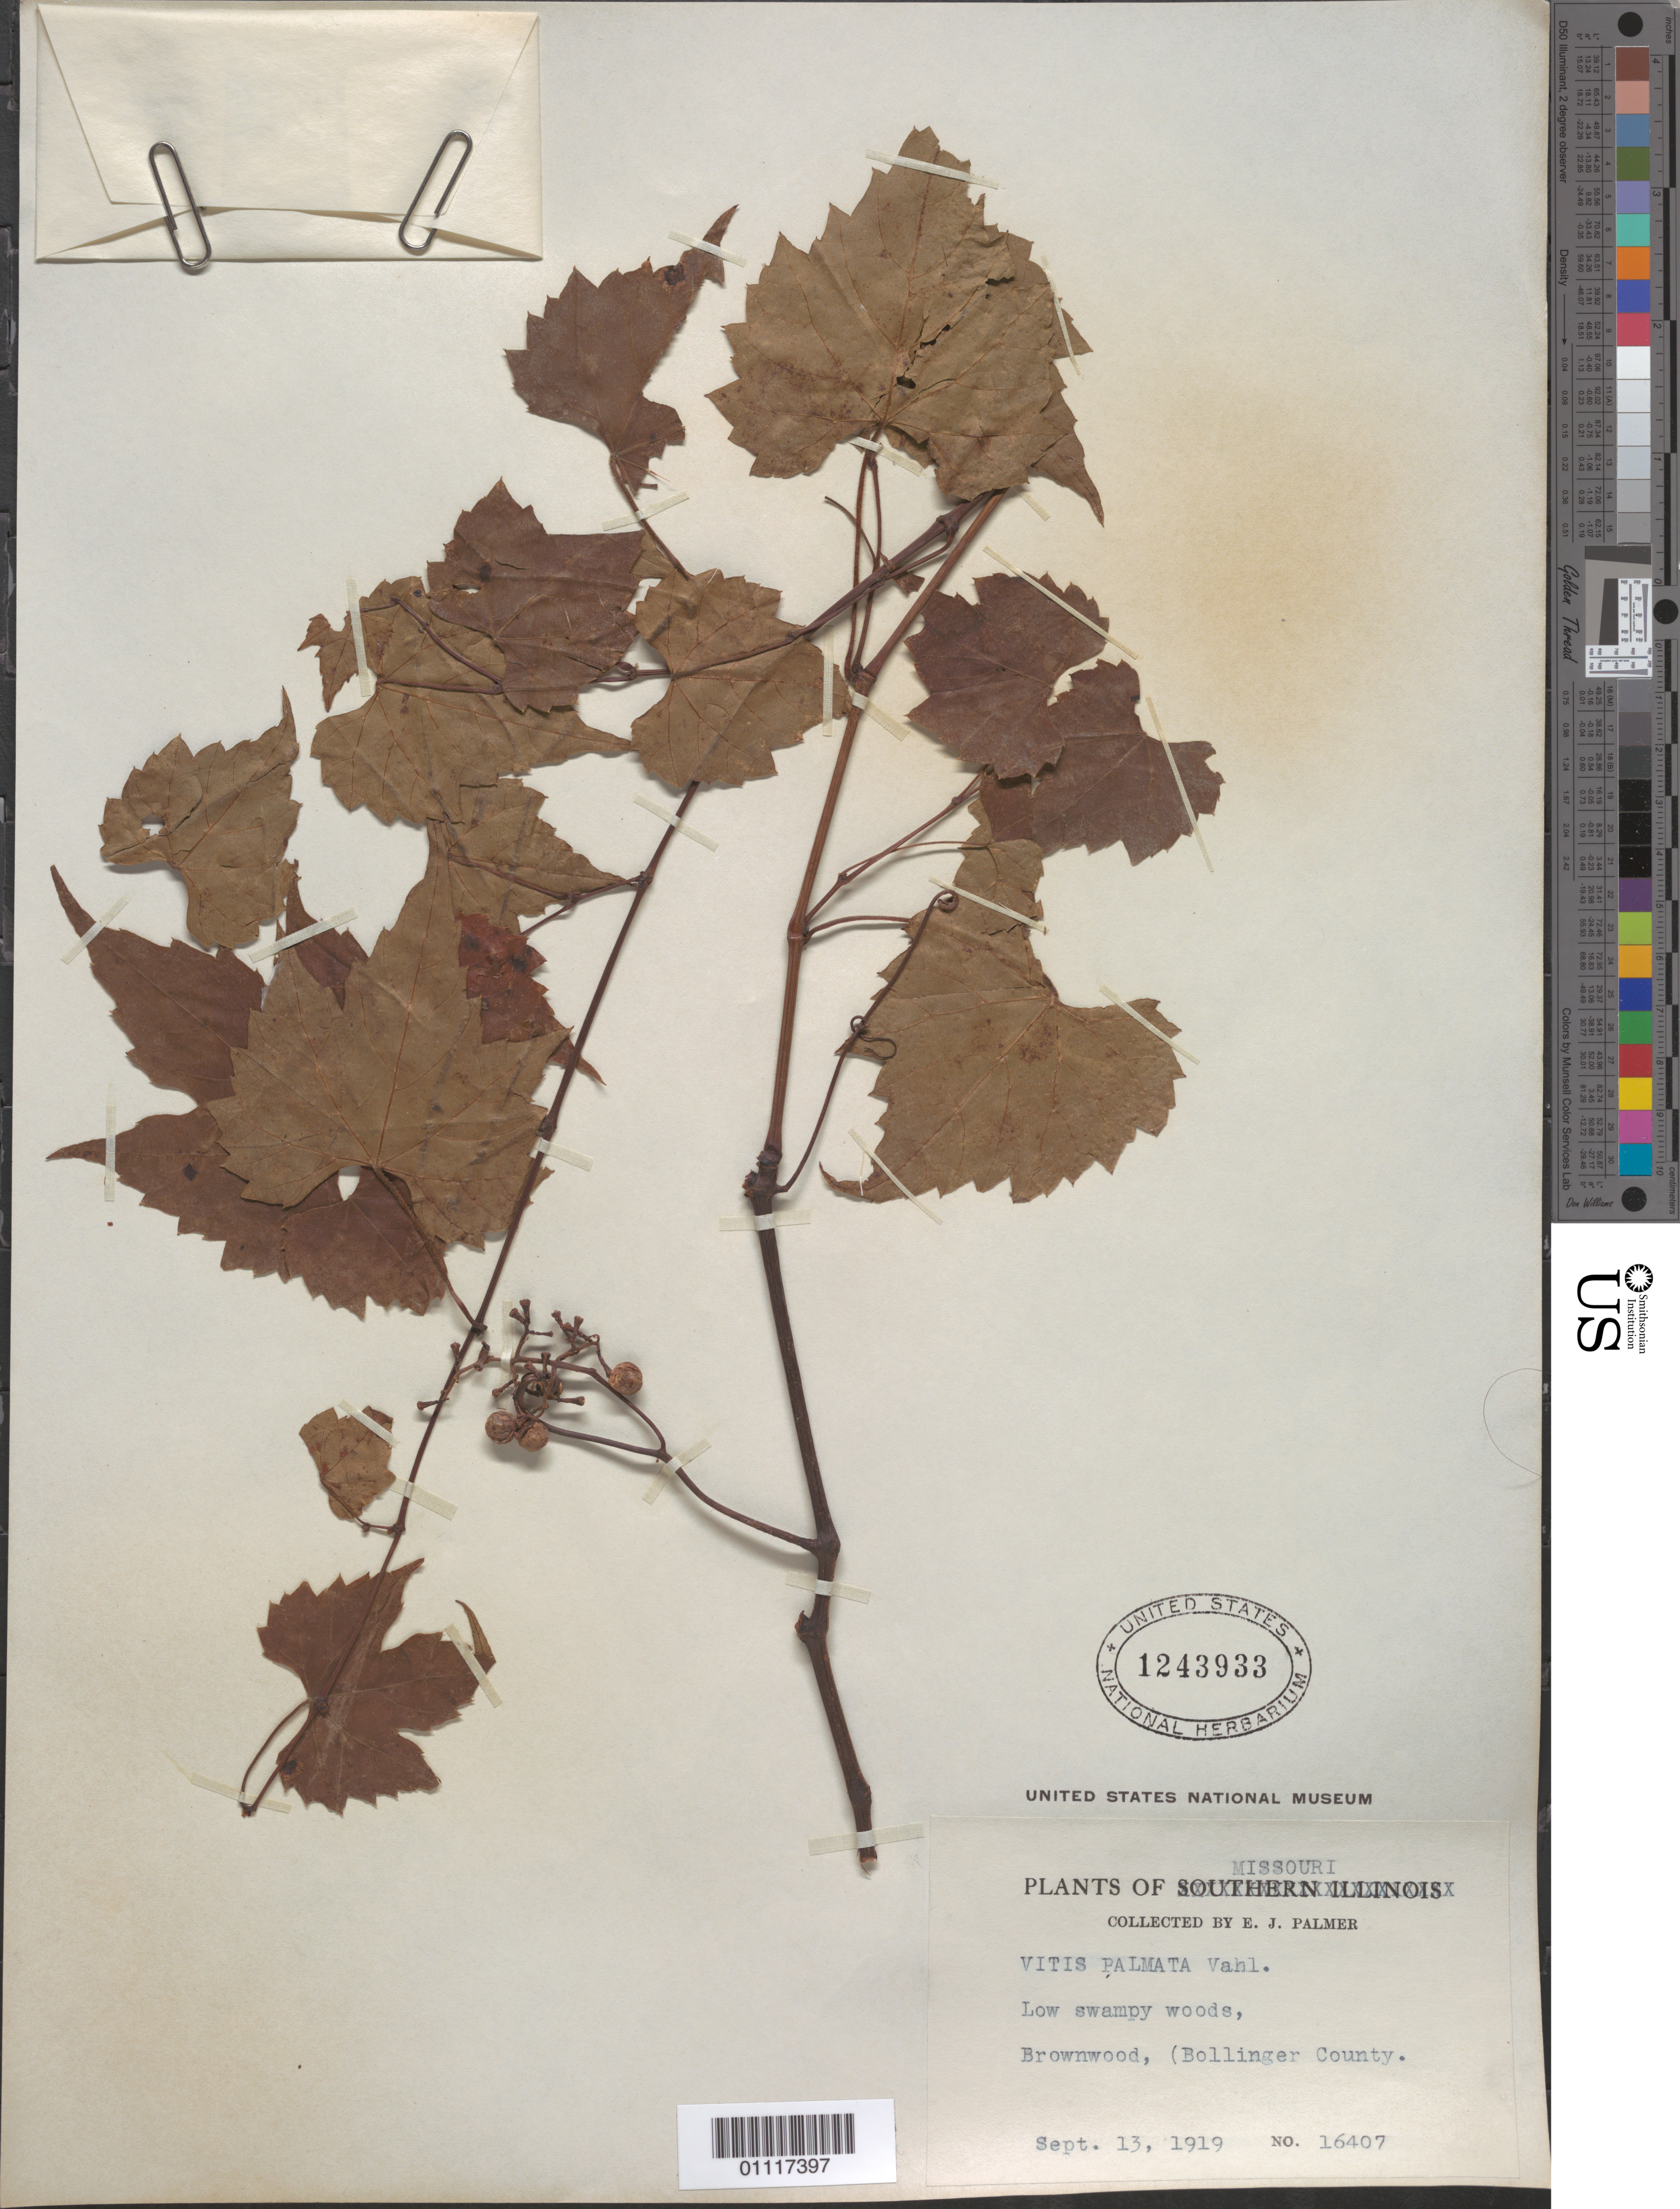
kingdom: Plantae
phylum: Tracheophyta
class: Magnoliopsida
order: Vitales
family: Vitaceae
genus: Vitis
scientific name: Vitis palmata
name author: Vahl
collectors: E. J. Palmer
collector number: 16407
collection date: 1919-09-13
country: United States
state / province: Missouri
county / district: Bollinger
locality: Brownwood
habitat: Low swampy woods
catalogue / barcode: US 1243933